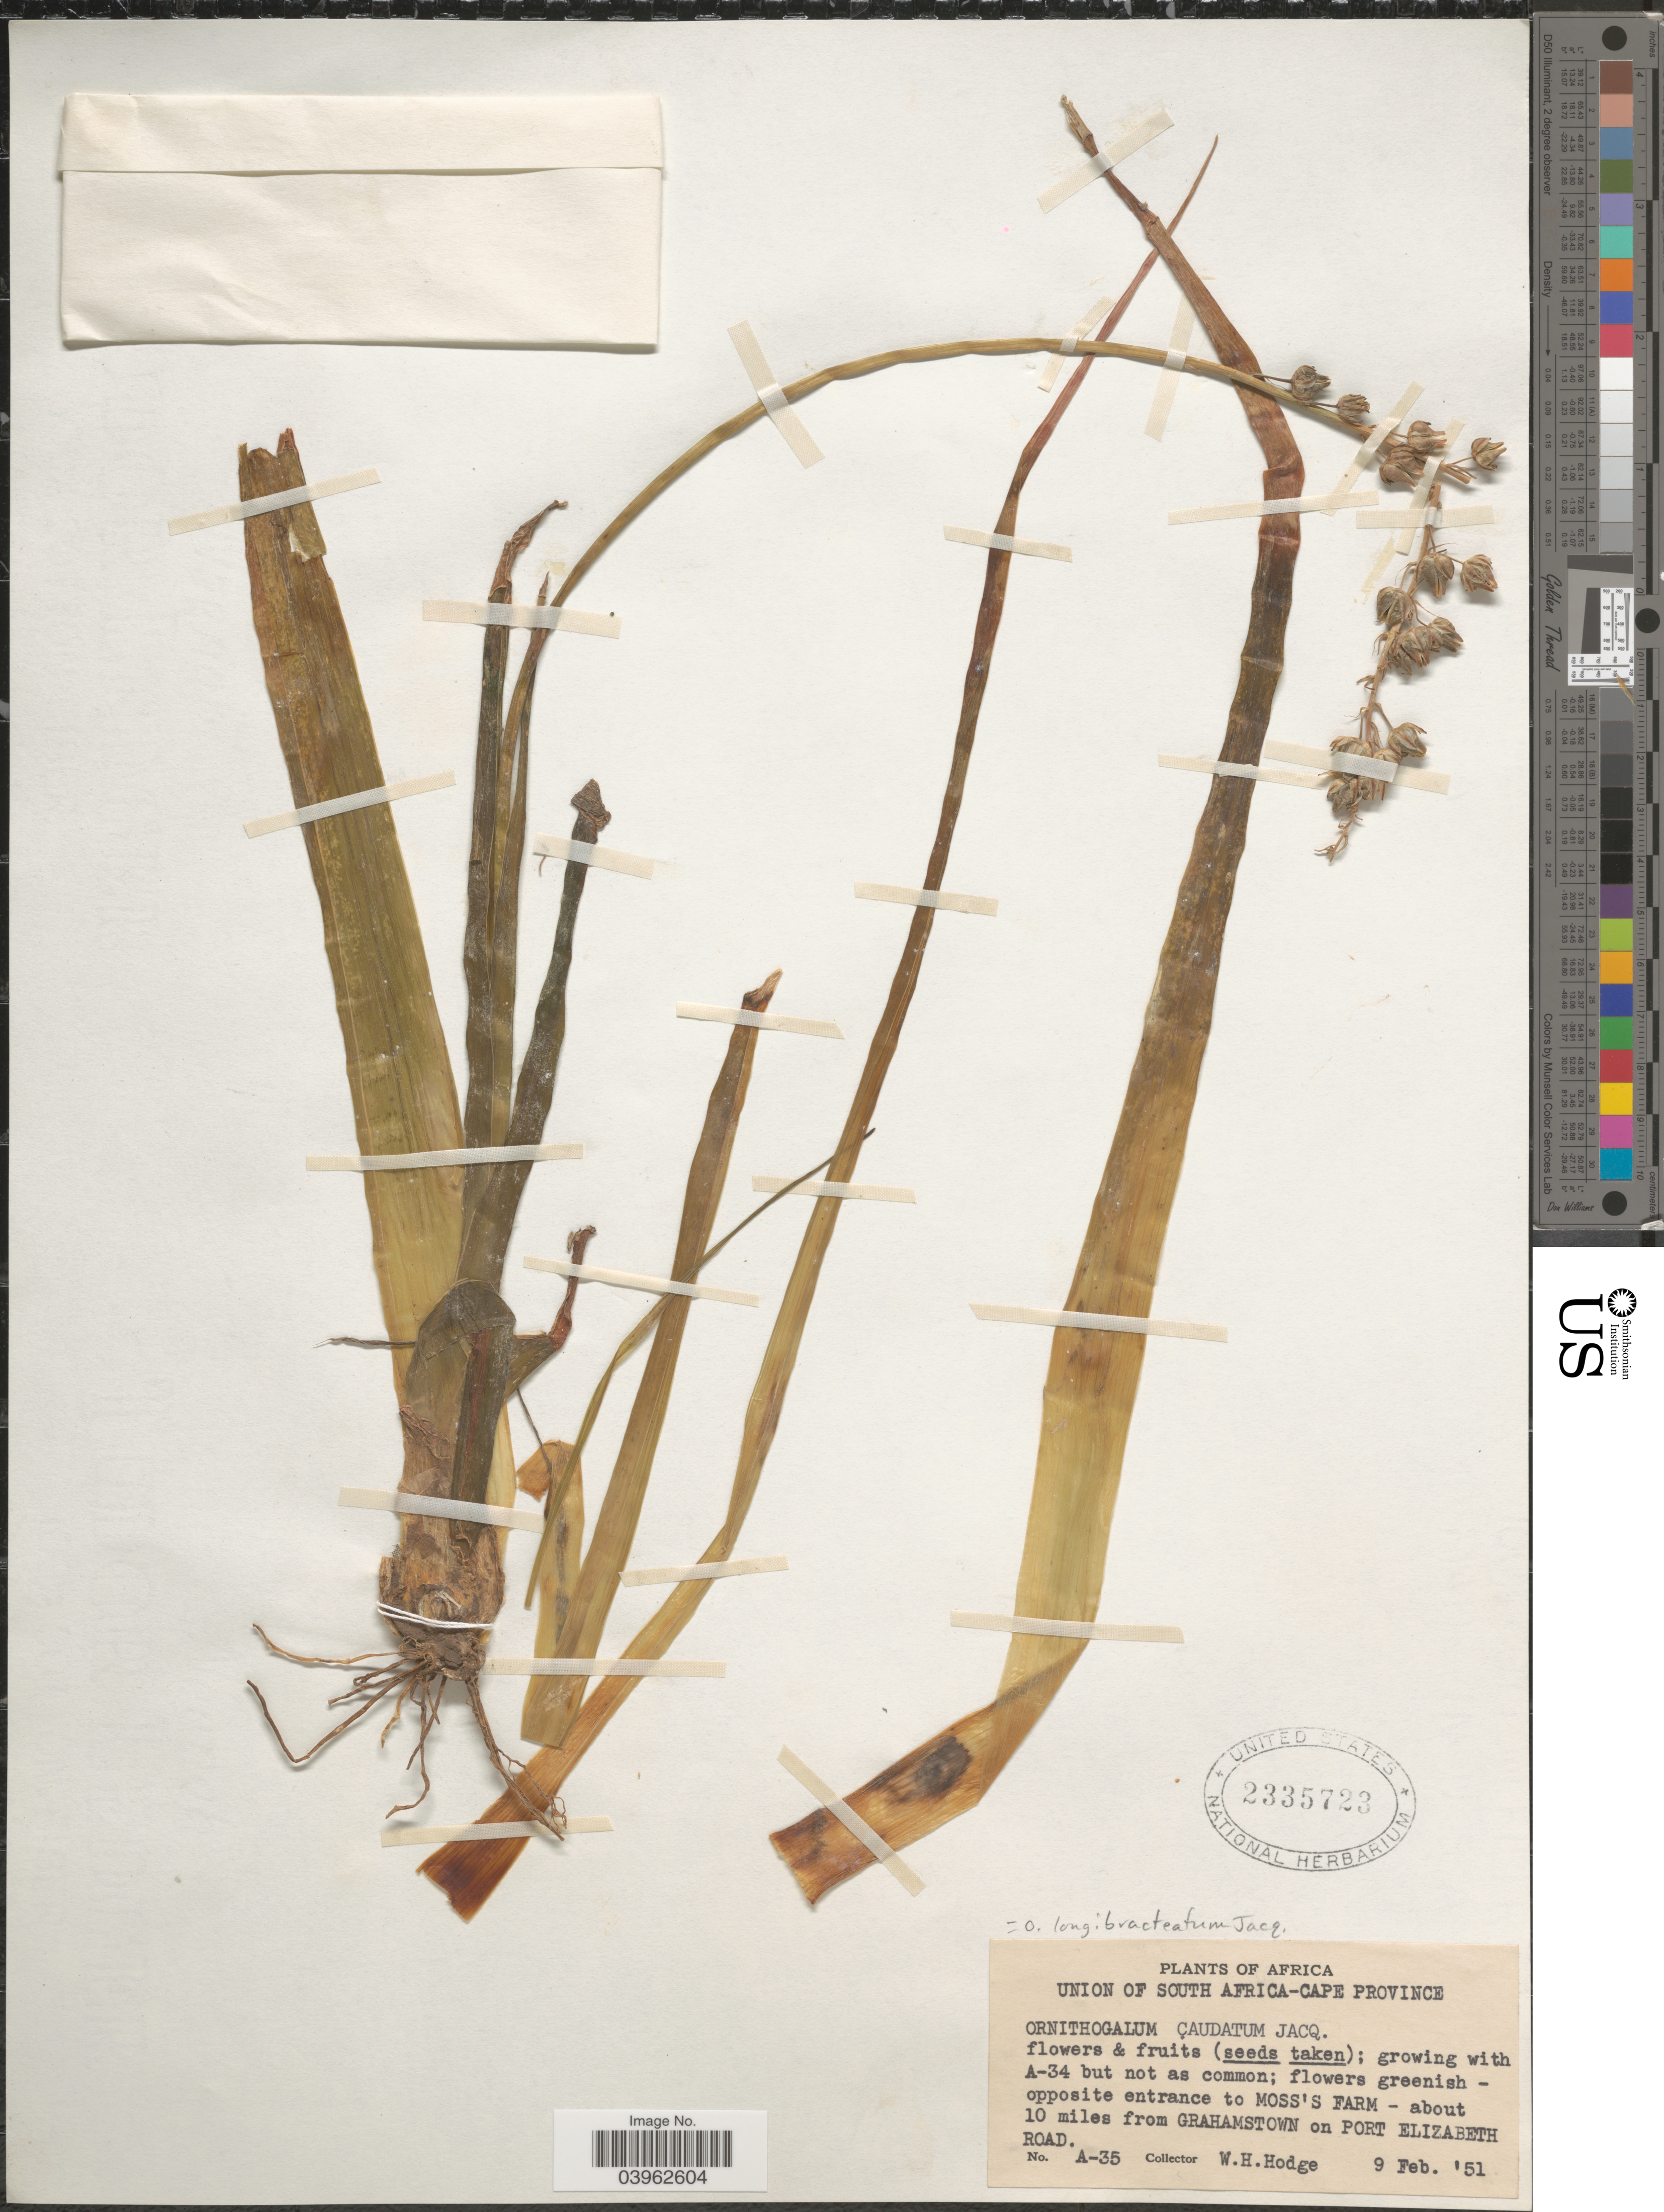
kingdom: Plantae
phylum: Tracheophyta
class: Liliopsida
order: Asparagales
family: Asparagaceae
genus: Ornithogalum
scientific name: Ornithogalum longibracteatum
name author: Jacq.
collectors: W. Hodge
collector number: A-35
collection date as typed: Transcribed d/m/y: 9/2/51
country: South Africa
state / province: Eastern Cape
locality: Union of South Africa. Opposite entrance to Moss's Farm - about 10 miles from Grahamstown on Port Elizabeth Road.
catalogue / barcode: US 2335723